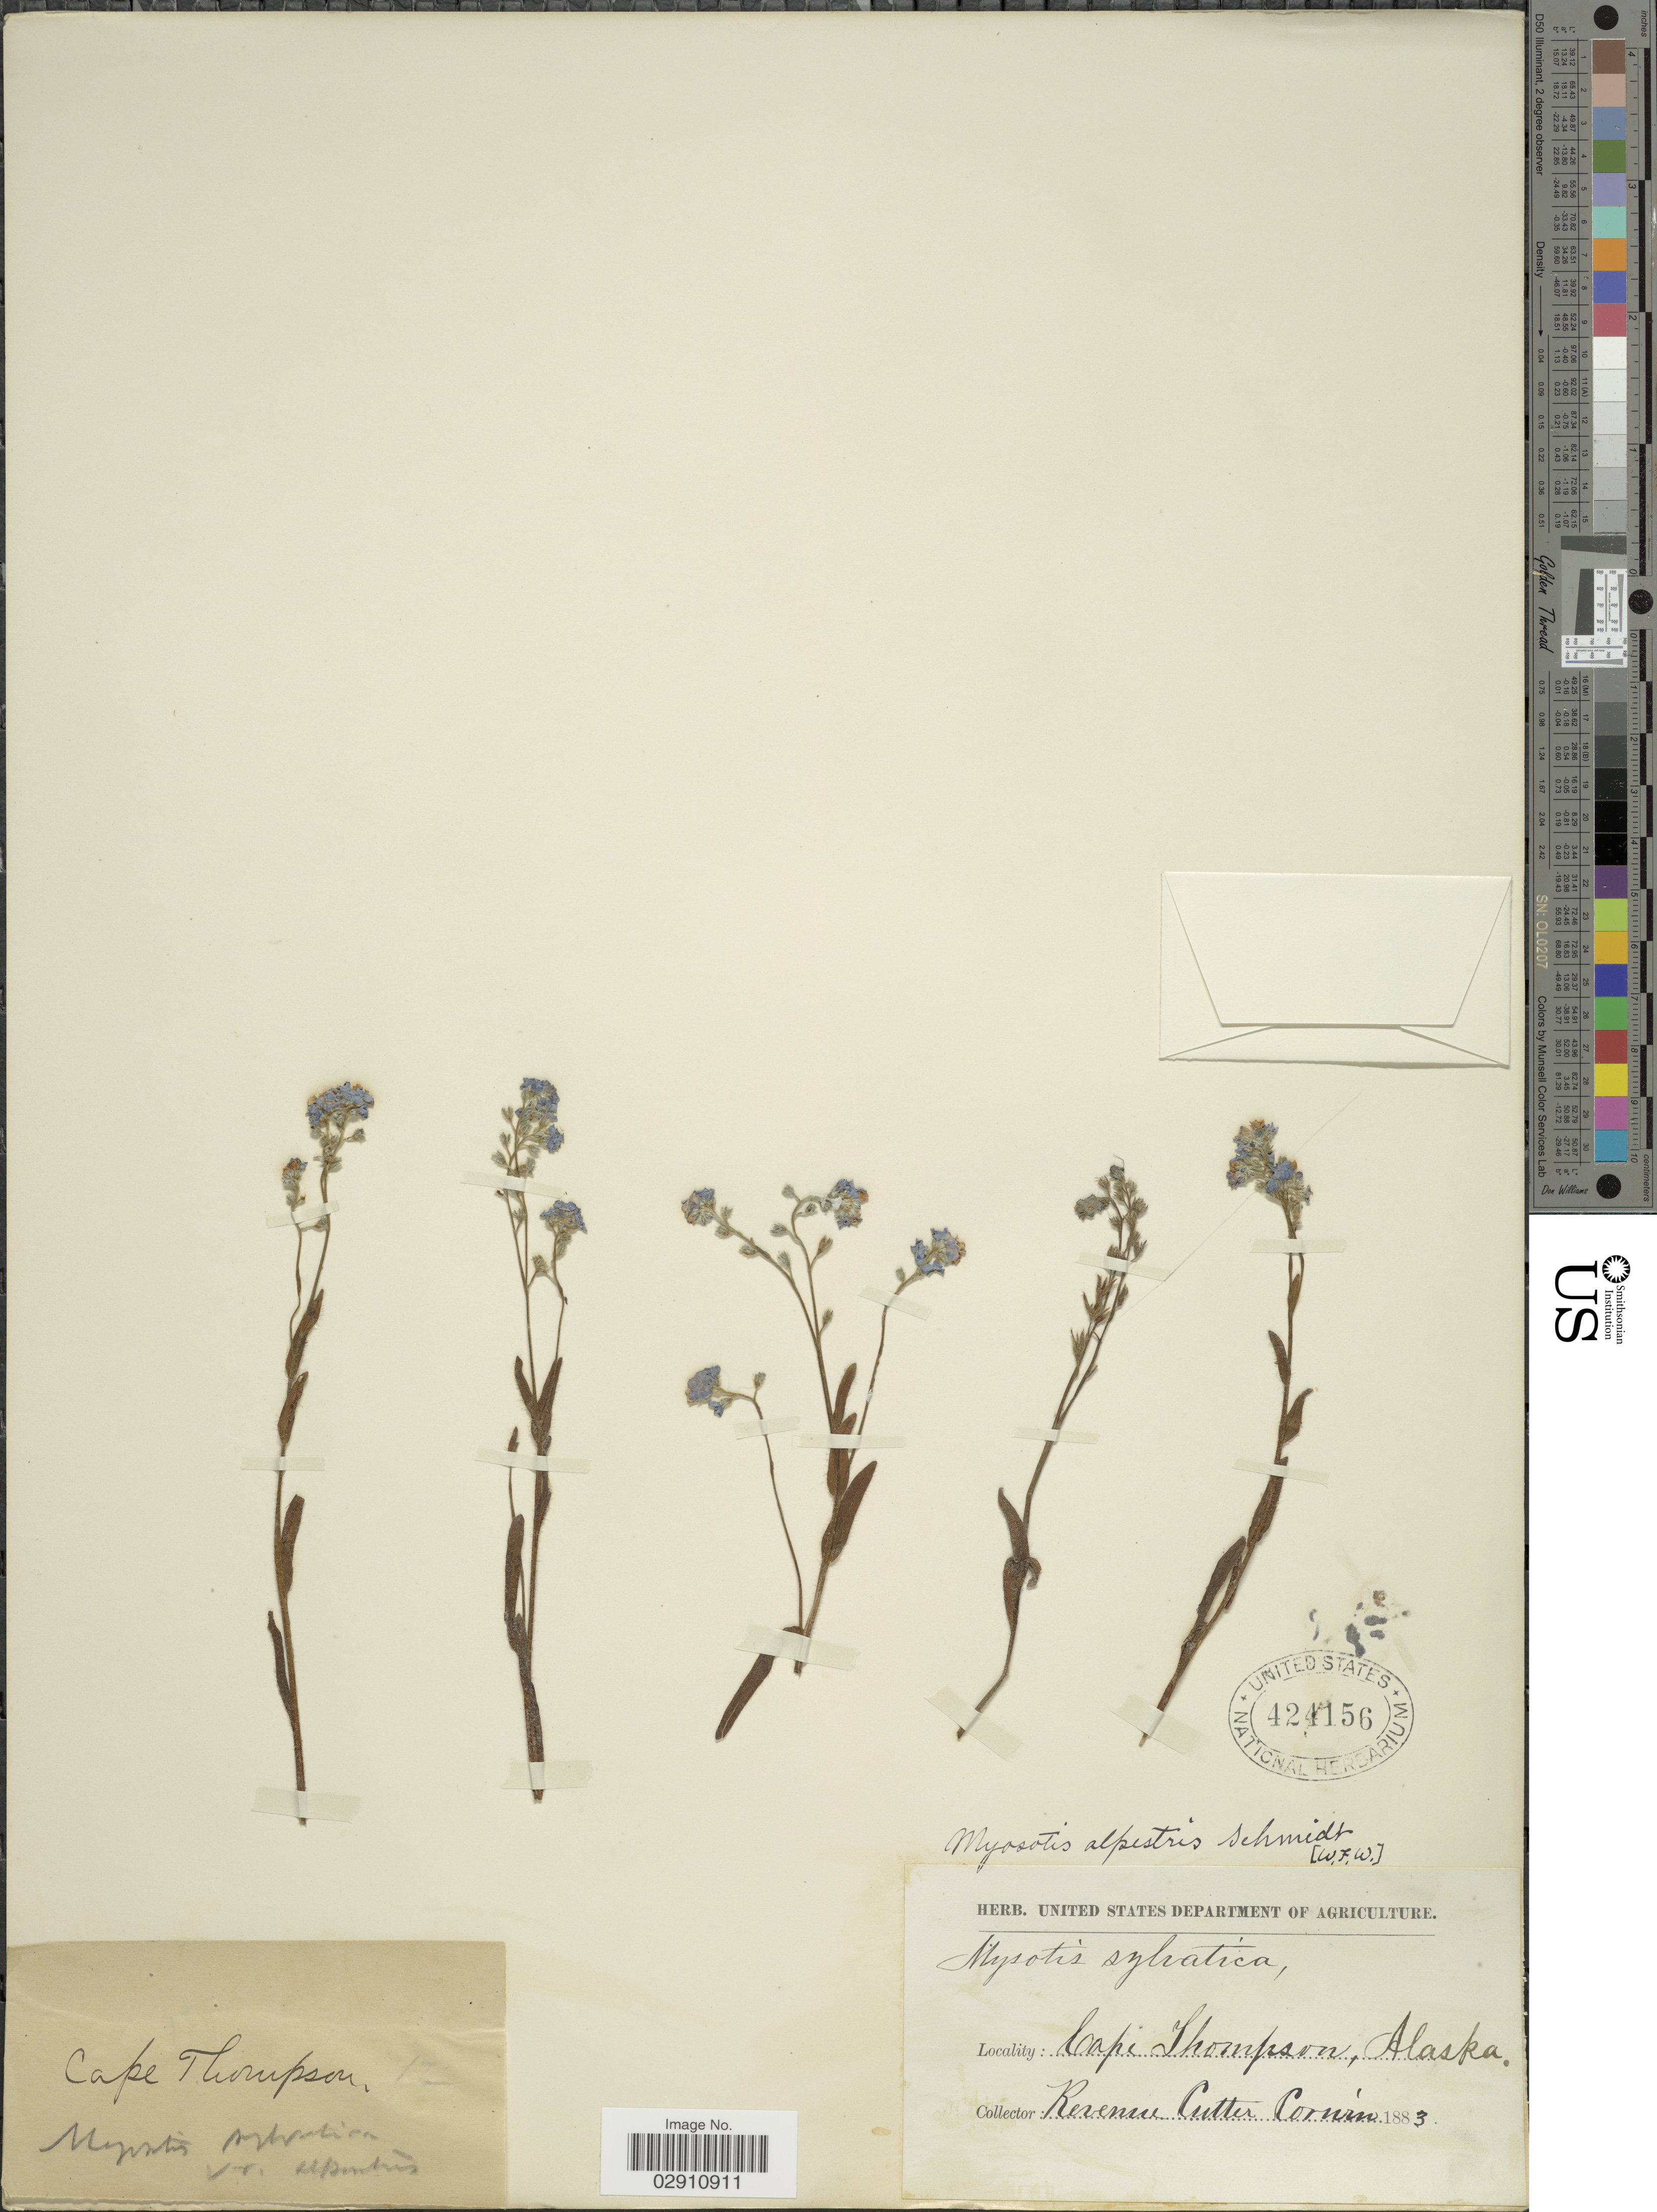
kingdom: Plantae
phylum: Tracheophyta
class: Magnoliopsida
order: Boraginales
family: Boraginaceae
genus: Myosotis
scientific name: Myosotis alpestris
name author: F.W. Schmidt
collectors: Corwin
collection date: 1883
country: United States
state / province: Alaska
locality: Cape Thompson, Alaska.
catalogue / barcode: US 424156